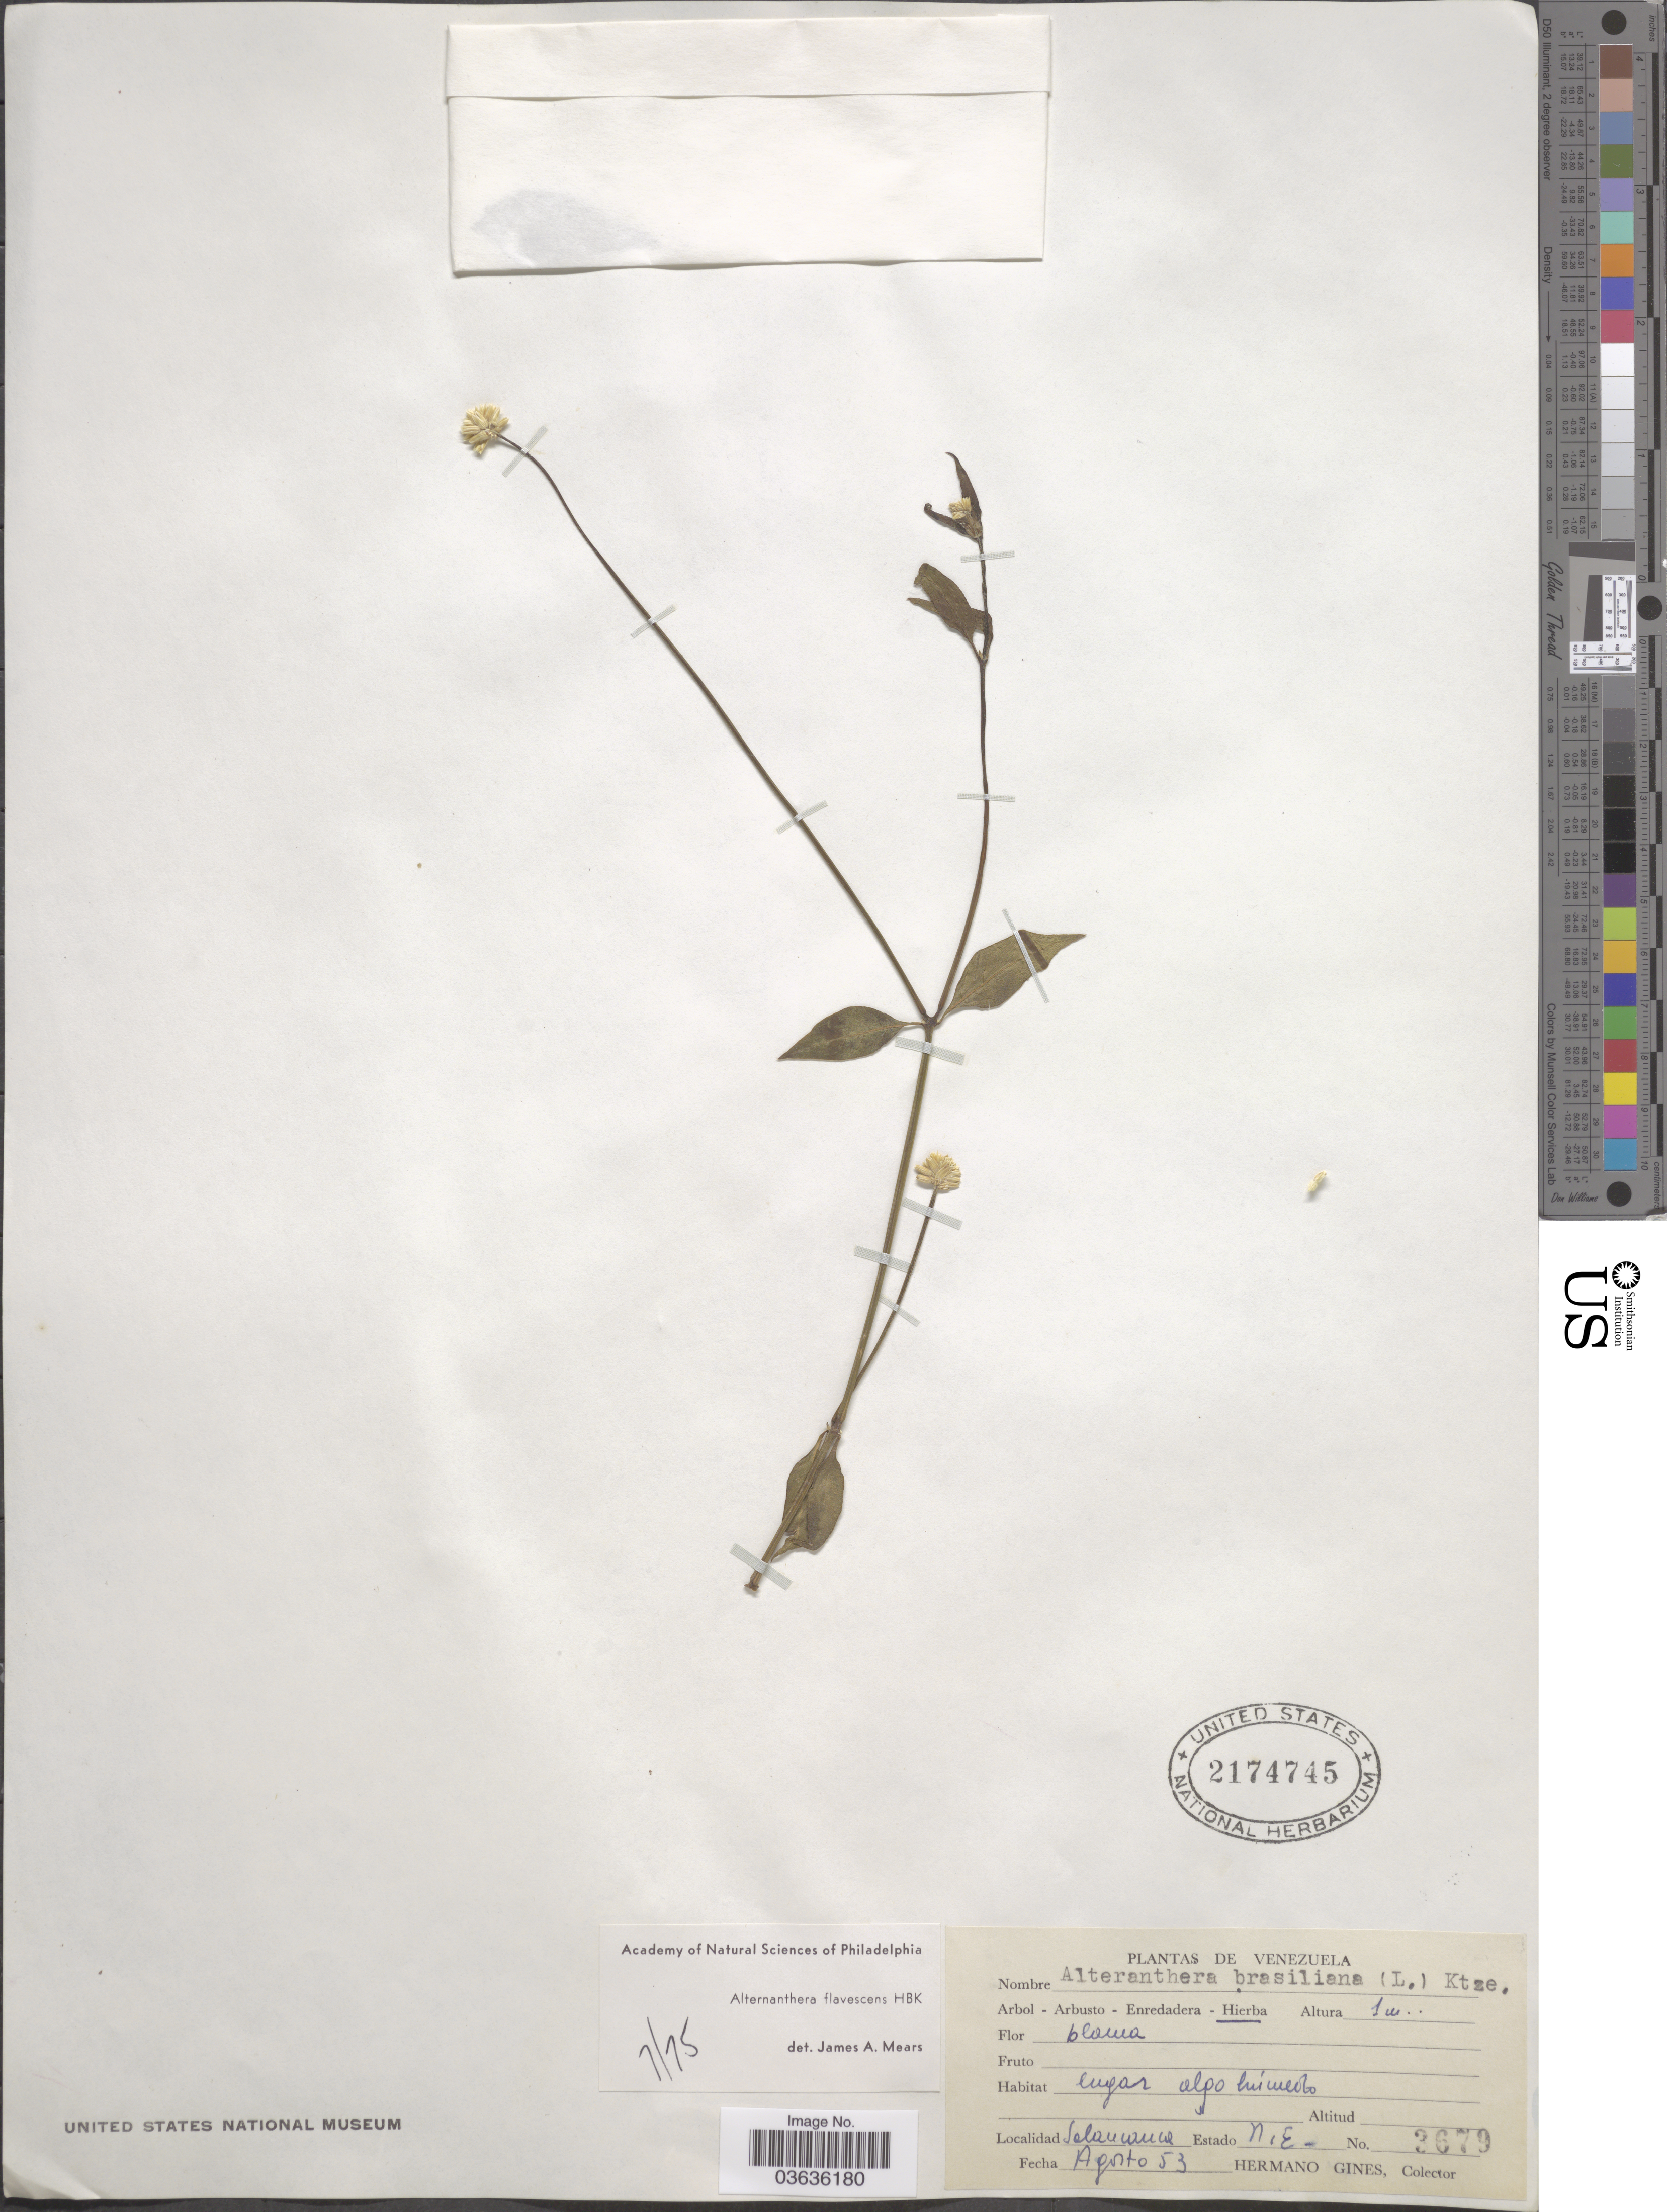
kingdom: Plantae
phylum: Tracheophyta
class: Magnoliopsida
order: Caryophyllales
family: Amaranthaceae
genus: Alternanthera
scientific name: Alternanthera flavescens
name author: Kunth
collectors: Bro. Gines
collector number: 3679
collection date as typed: Transcribed d/m/y: /8/53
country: Venezuela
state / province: Nueva Esparta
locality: Salamanca.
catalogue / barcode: US 2174745